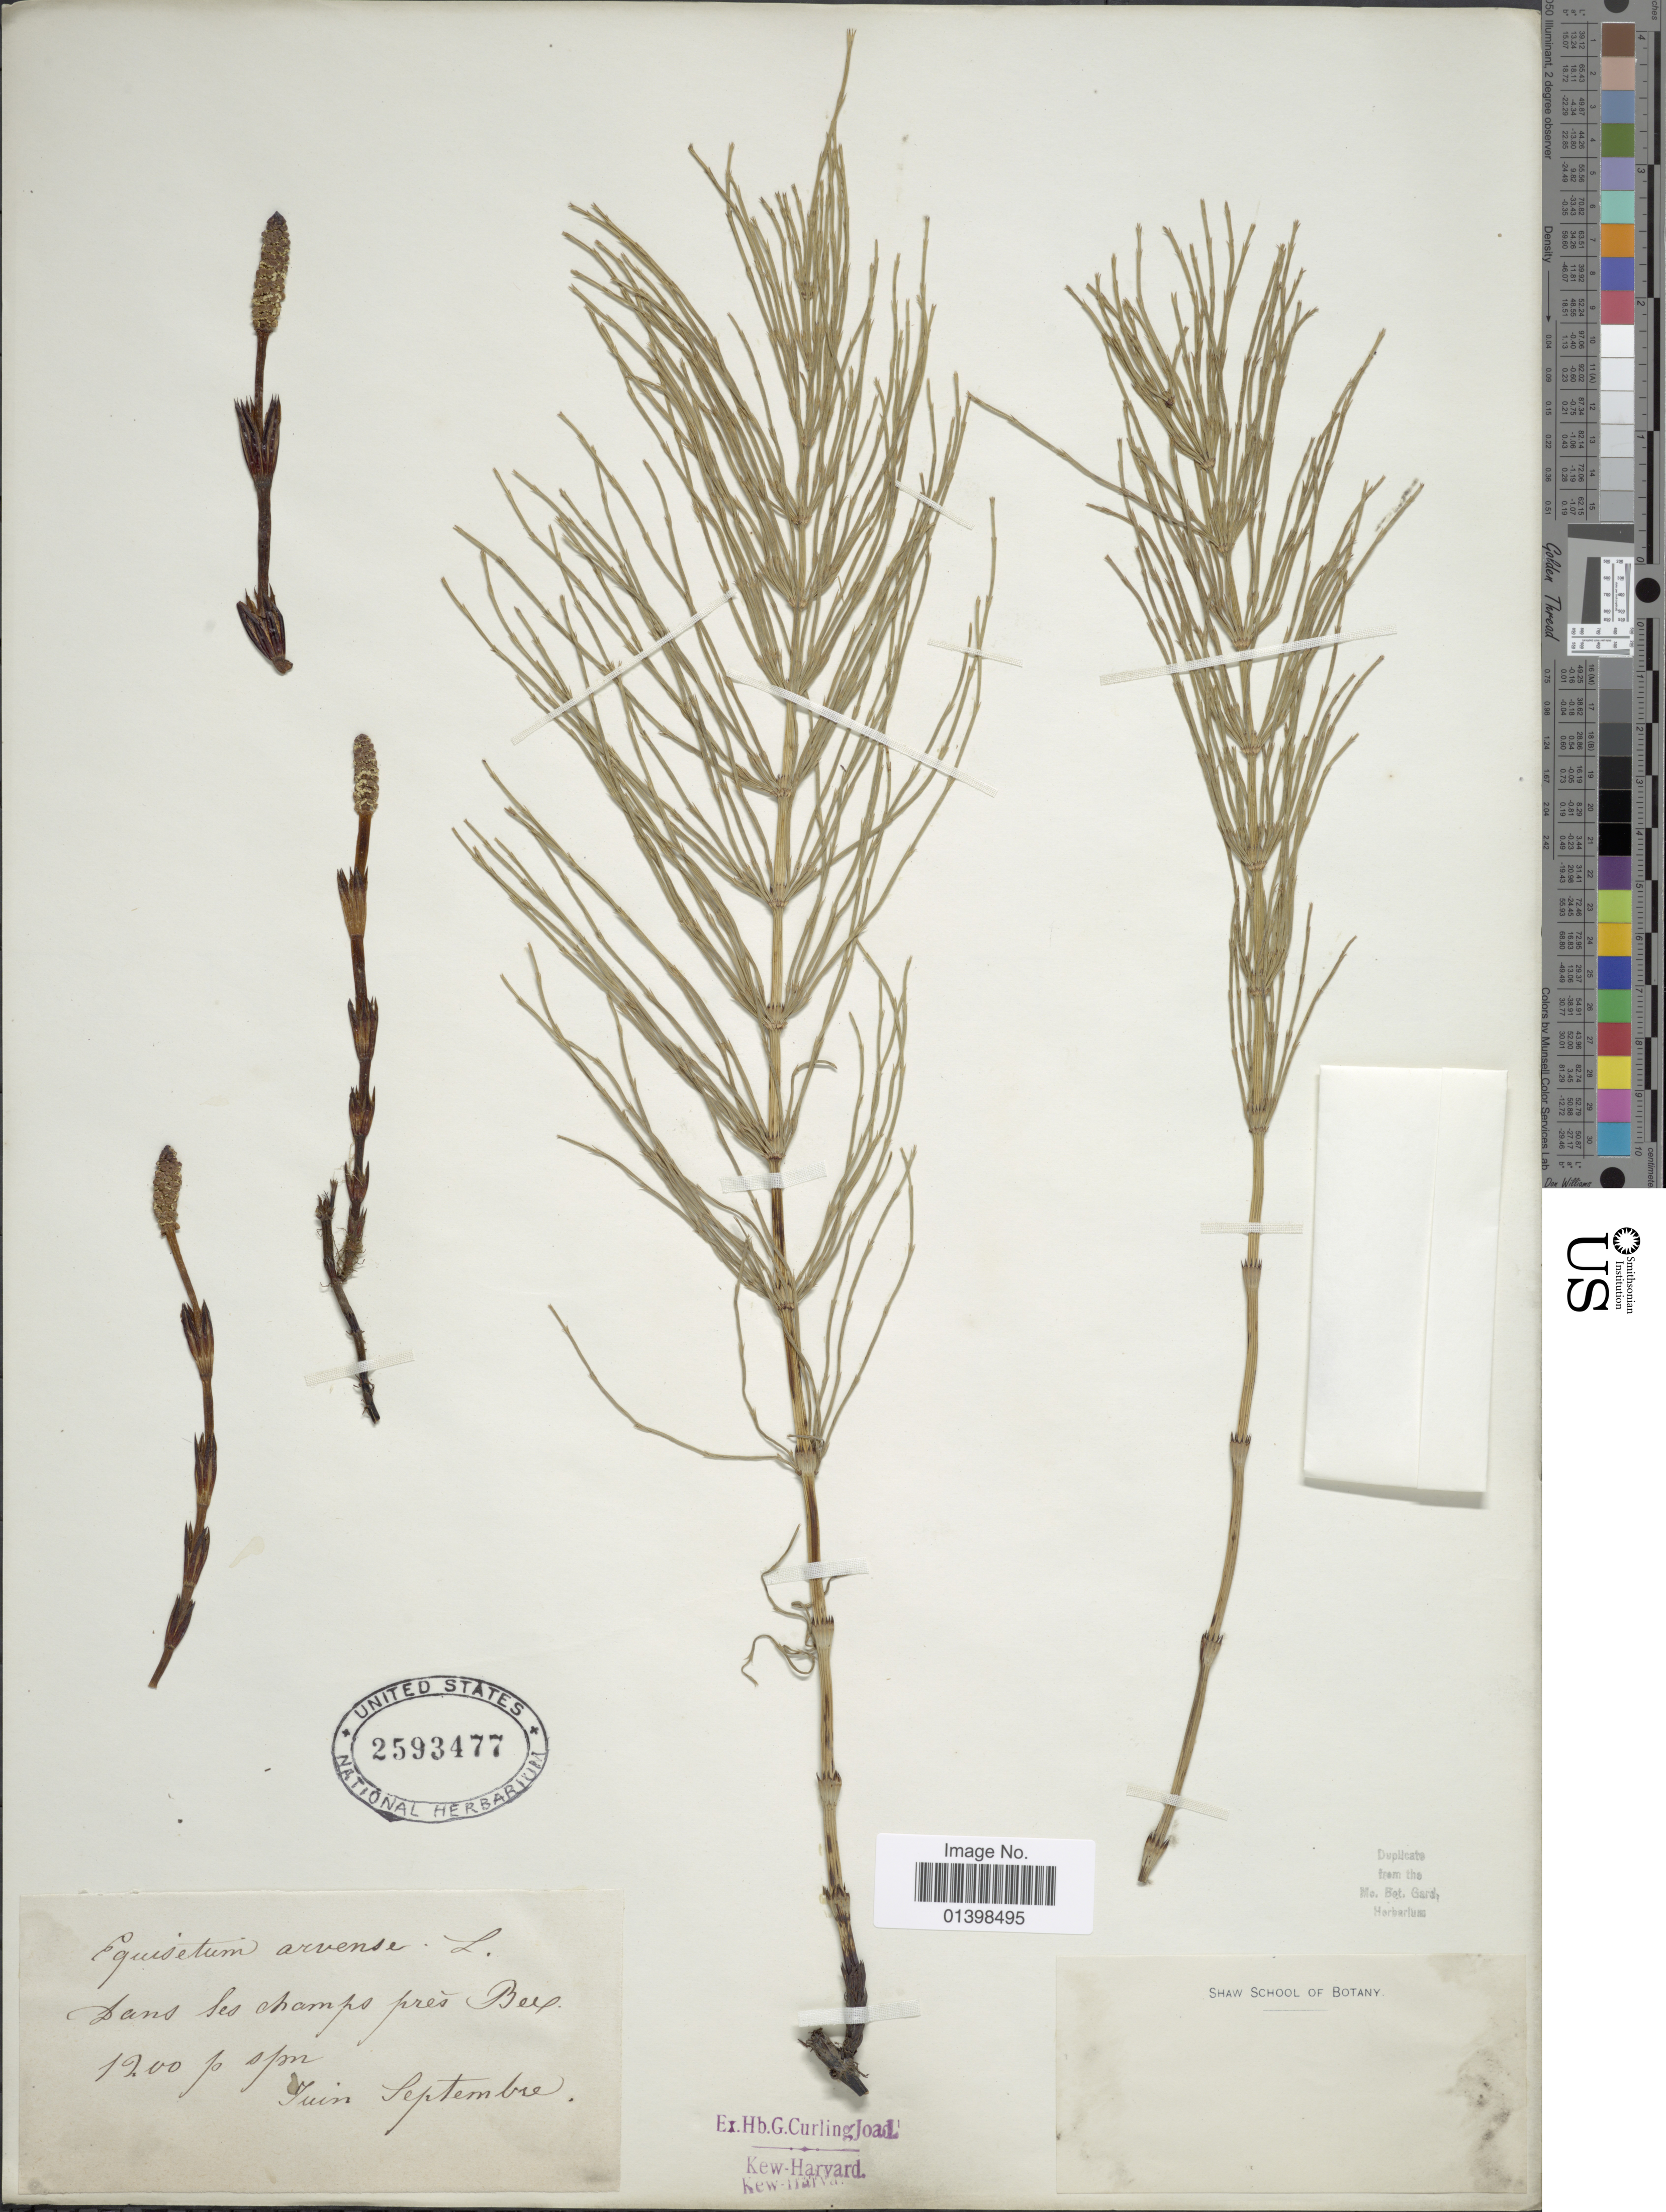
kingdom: Plantae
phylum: Tracheophyta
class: Polypodiopsida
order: Equisetales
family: Equisetaceae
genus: Equisetum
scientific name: Equisetum arvense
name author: L.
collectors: ex herb. George Curling Joad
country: France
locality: Dans les champs pres Berg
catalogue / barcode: US 2593477